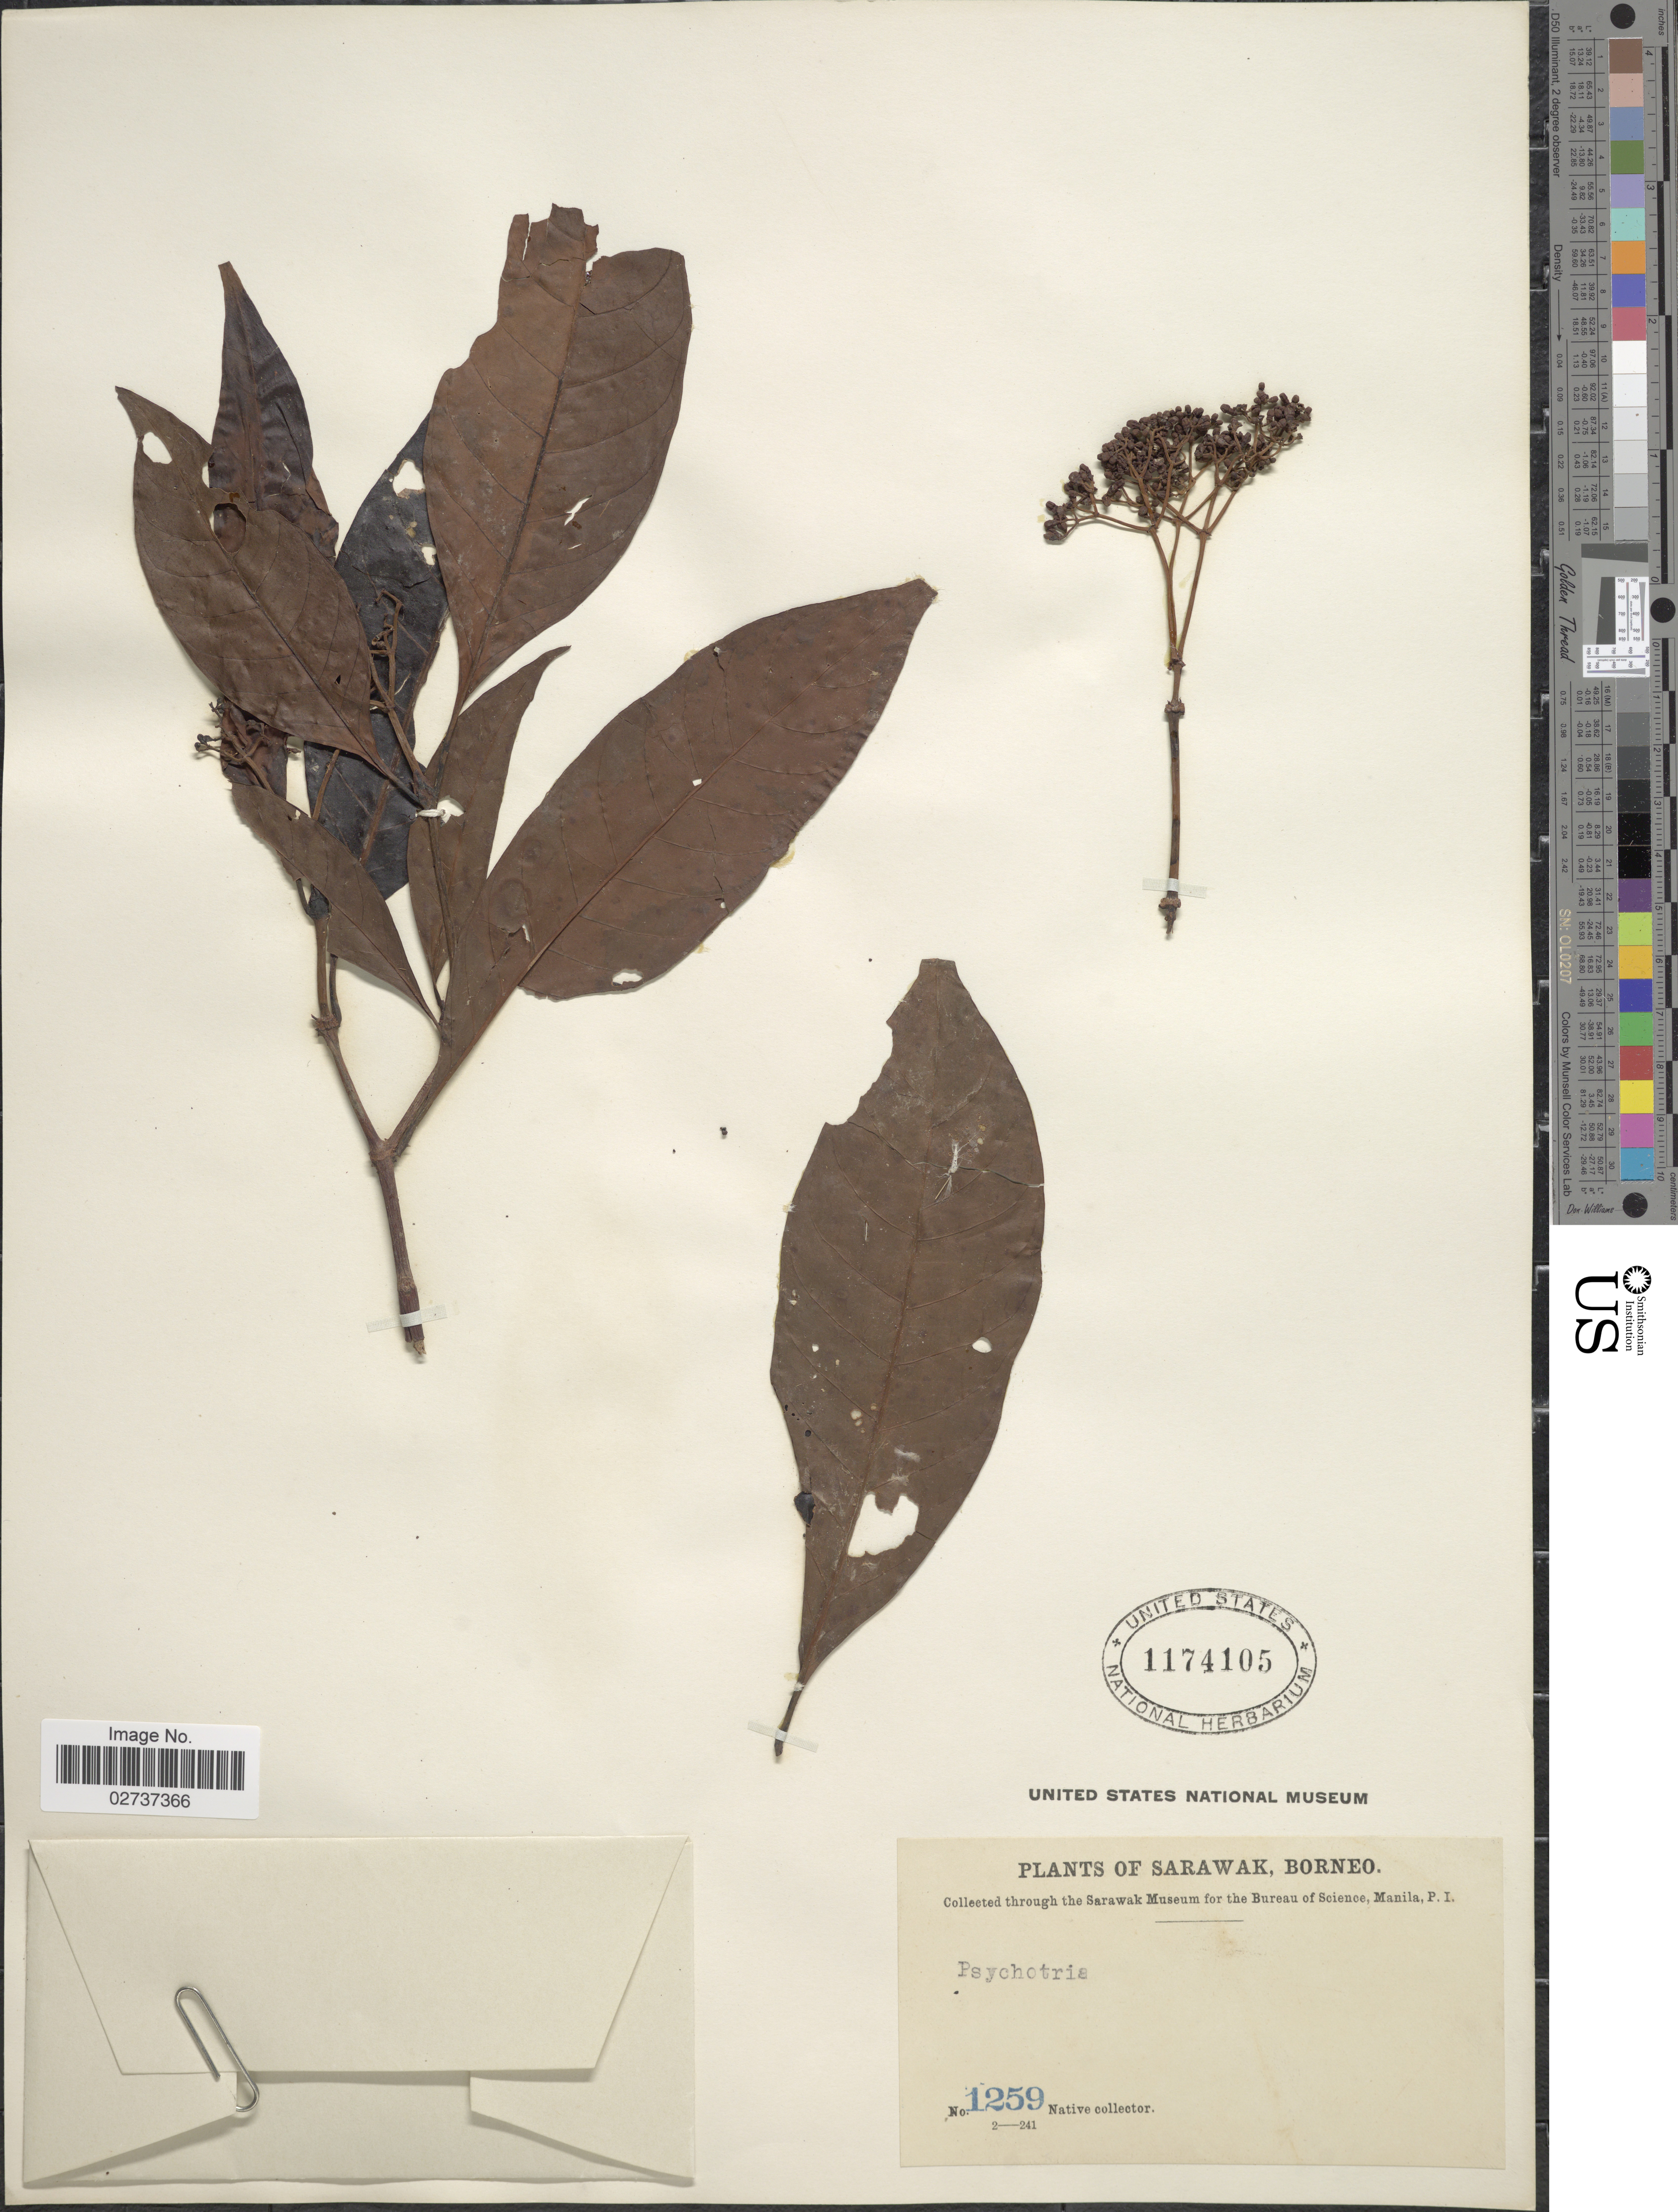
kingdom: Plantae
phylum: Tracheophyta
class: Magnoliopsida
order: Gentianales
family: Rubiaceae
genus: Psychotria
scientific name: Psychotria sp.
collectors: Native collector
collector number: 1259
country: Malaysia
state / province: Sarawak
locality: Borneo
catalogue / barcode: US 1174105